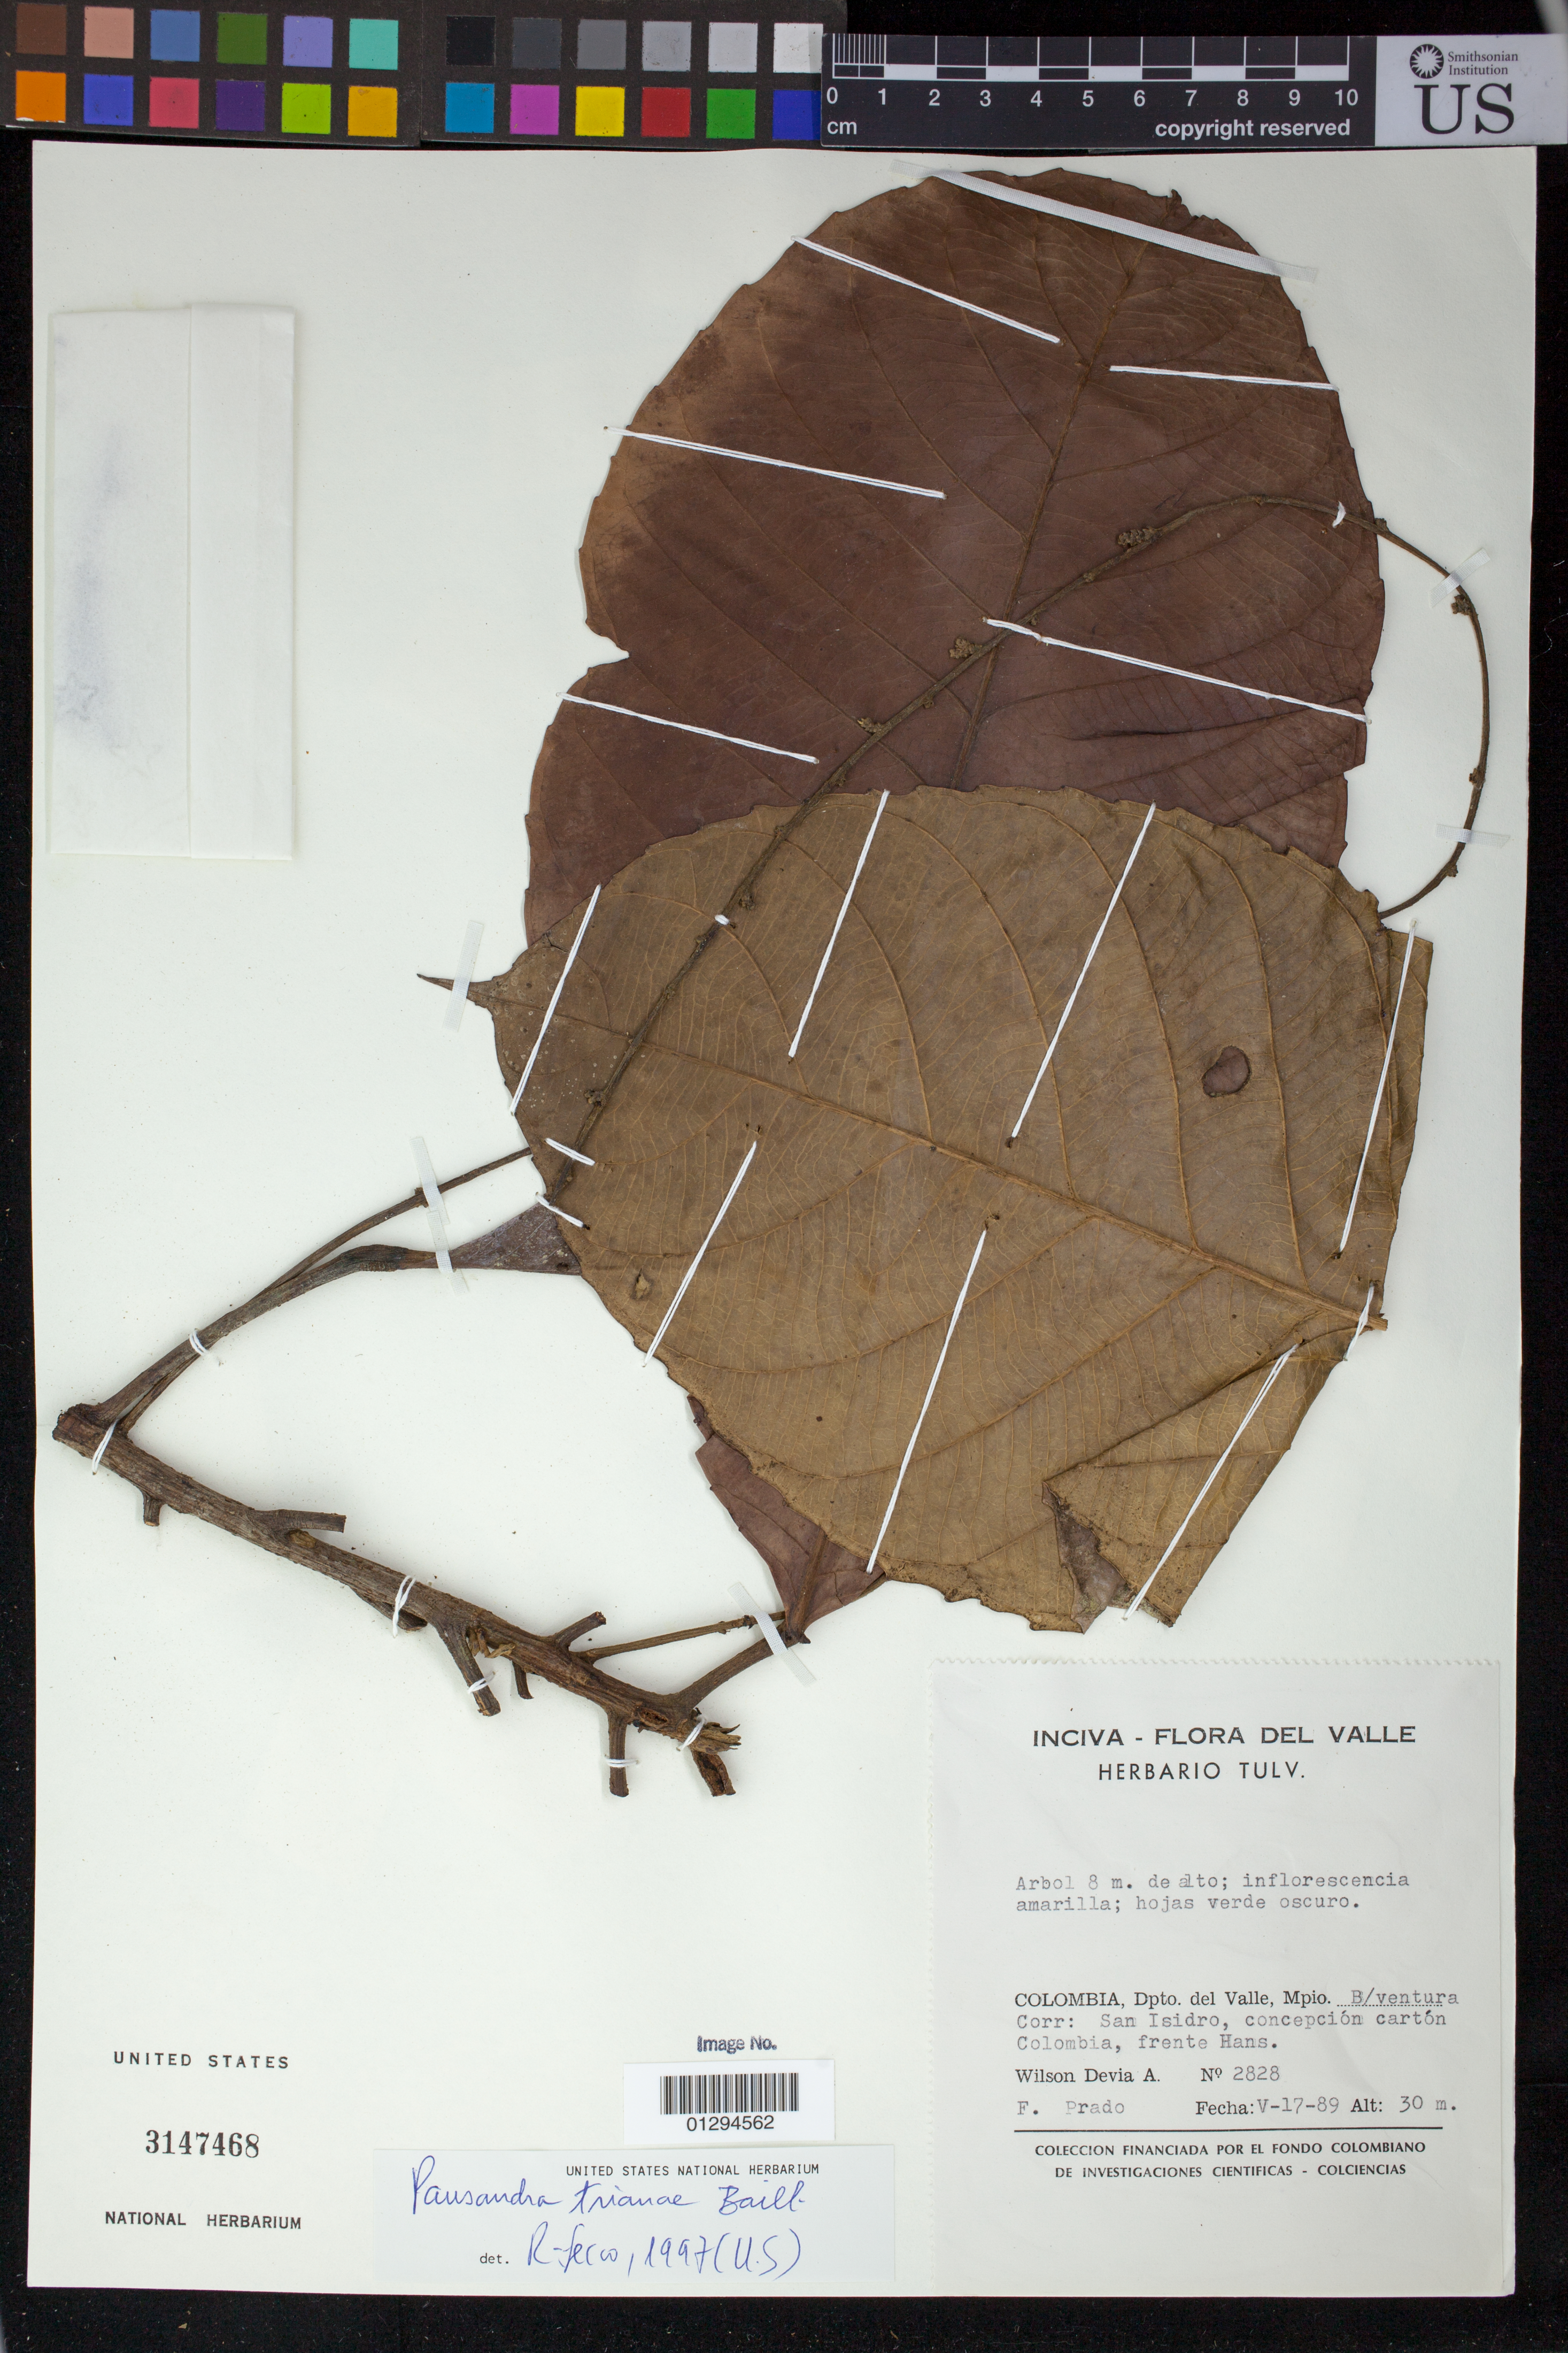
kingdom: Plantae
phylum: Tracheophyta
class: Magnoliopsida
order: Malpighiales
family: Euphorbiaceae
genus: Pausandra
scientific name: Pausandra trianae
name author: (Müll. Arg.) Baill.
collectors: W. Devia A. & F. Prado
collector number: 2828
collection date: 1989-05-17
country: Colombia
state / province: Valle del Cauca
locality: Mpio. B/ventura Corr: San Isidro, concepcion carton Colombia, frente Hans.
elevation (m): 30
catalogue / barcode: US 3147468